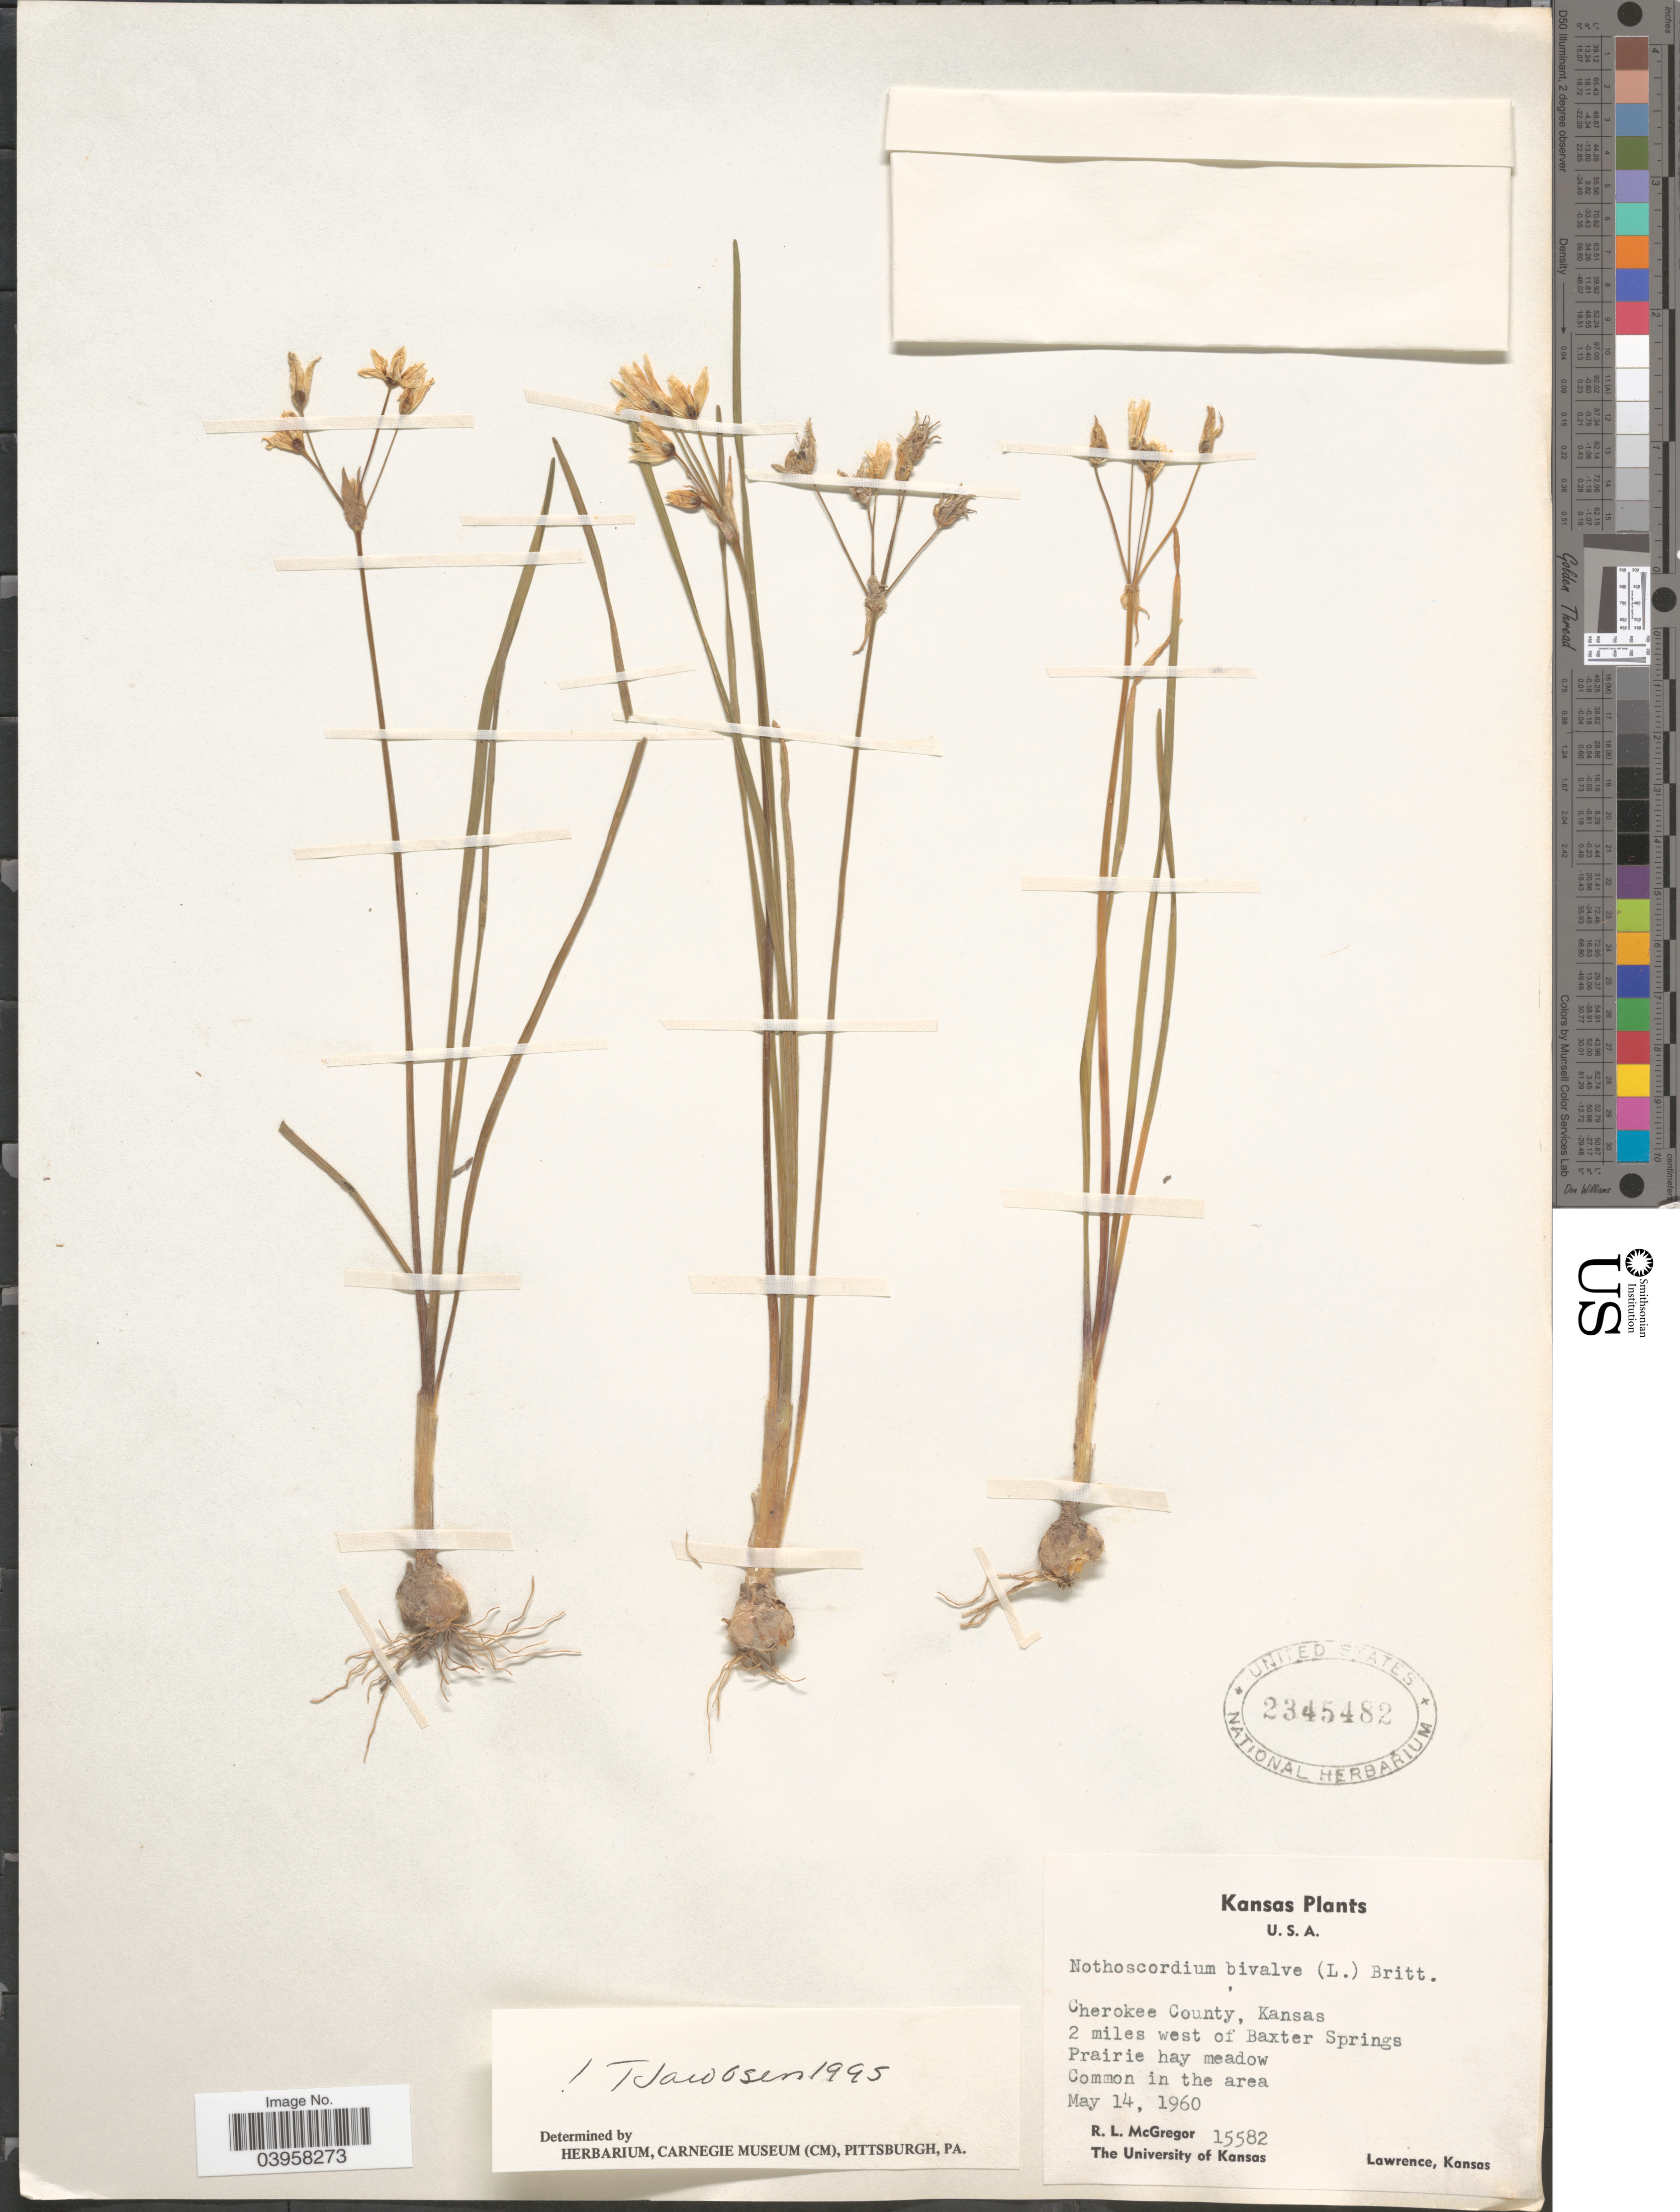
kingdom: Plantae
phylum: Tracheophyta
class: Liliopsida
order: Asparagales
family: Amaryllidaceae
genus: Nothoscordum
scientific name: Nothoscordum bivalve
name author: (L.) Britton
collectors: R. McGregor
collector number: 15582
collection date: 1960-05-14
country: United States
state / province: Kansas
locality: Cherokee County, 2 miles west of Baxter Springs. Prairie hay meadow. Common in the area.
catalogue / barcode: US 2345482